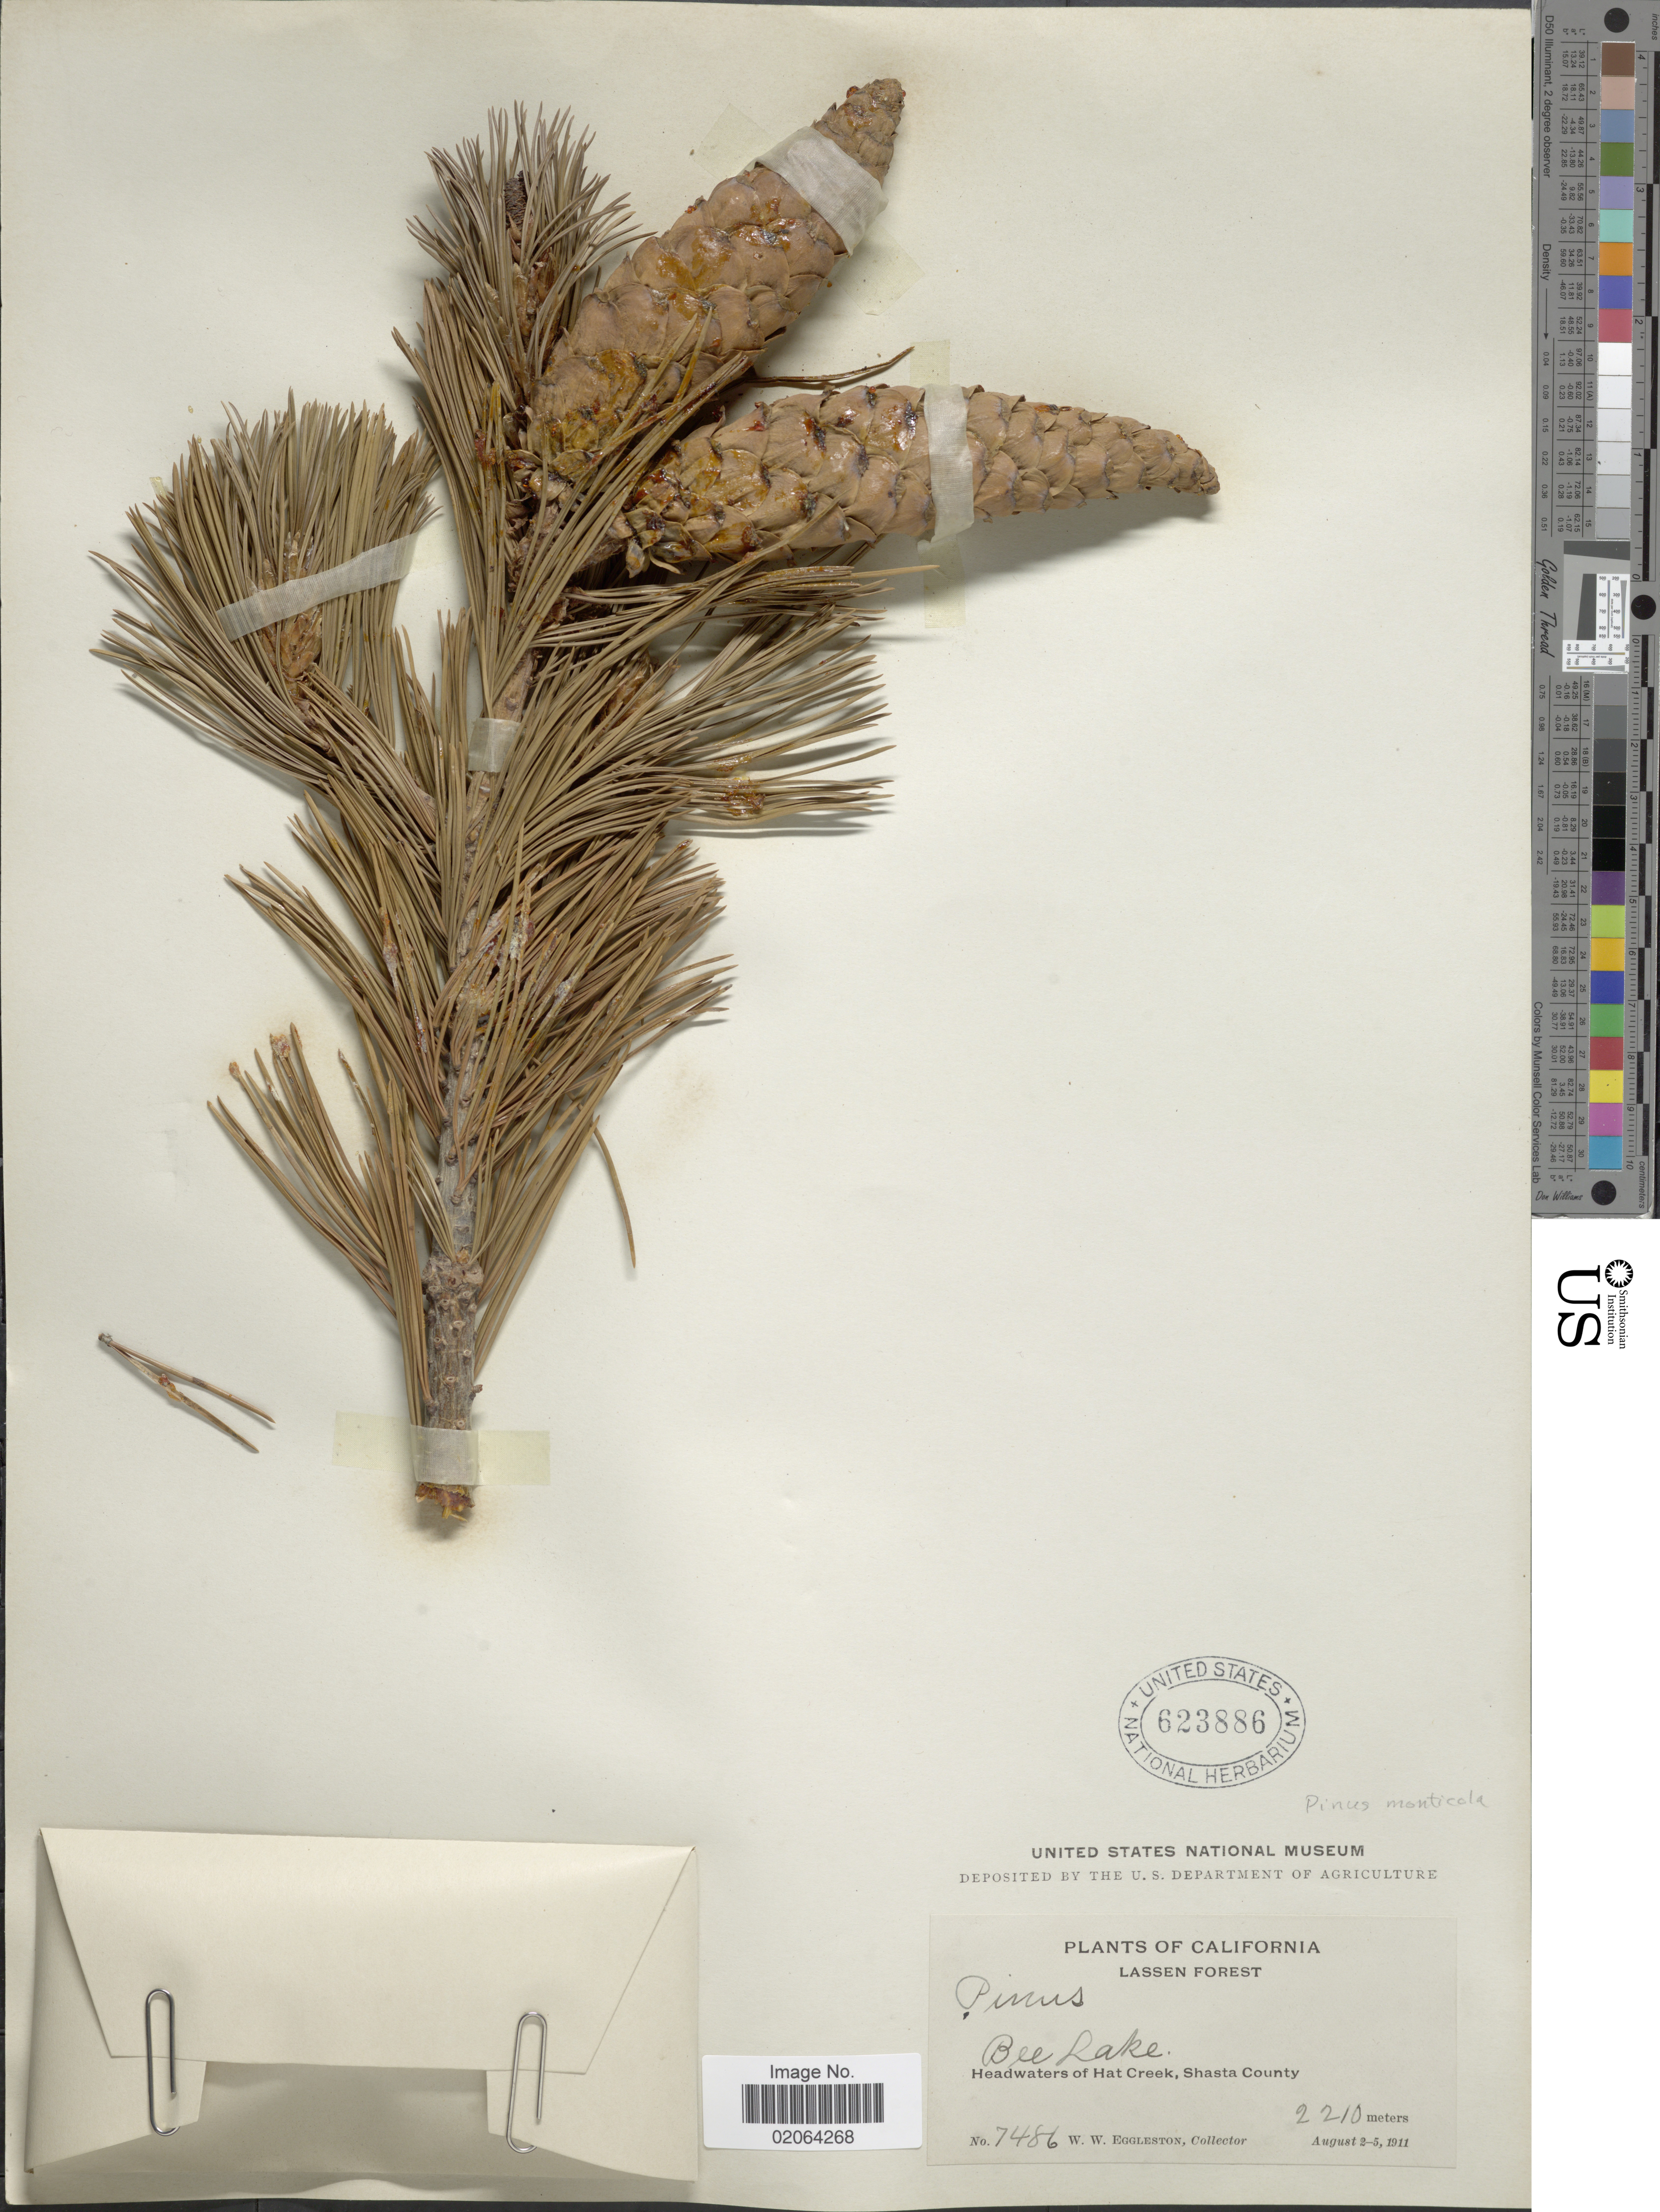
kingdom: Plantae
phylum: Tracheophyta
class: Pinopsida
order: Pinales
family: Pinaceae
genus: Pinus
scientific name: Pinus monticola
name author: Douglas ex D. Don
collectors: W. W. Eggleston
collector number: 7486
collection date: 1911-08-02/1911-08-05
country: United States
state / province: California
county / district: Shasta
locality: California, Lassen Forest, Bee Lake, Headwater of Hat Creek, Shasta County.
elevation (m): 2210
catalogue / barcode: US 623886